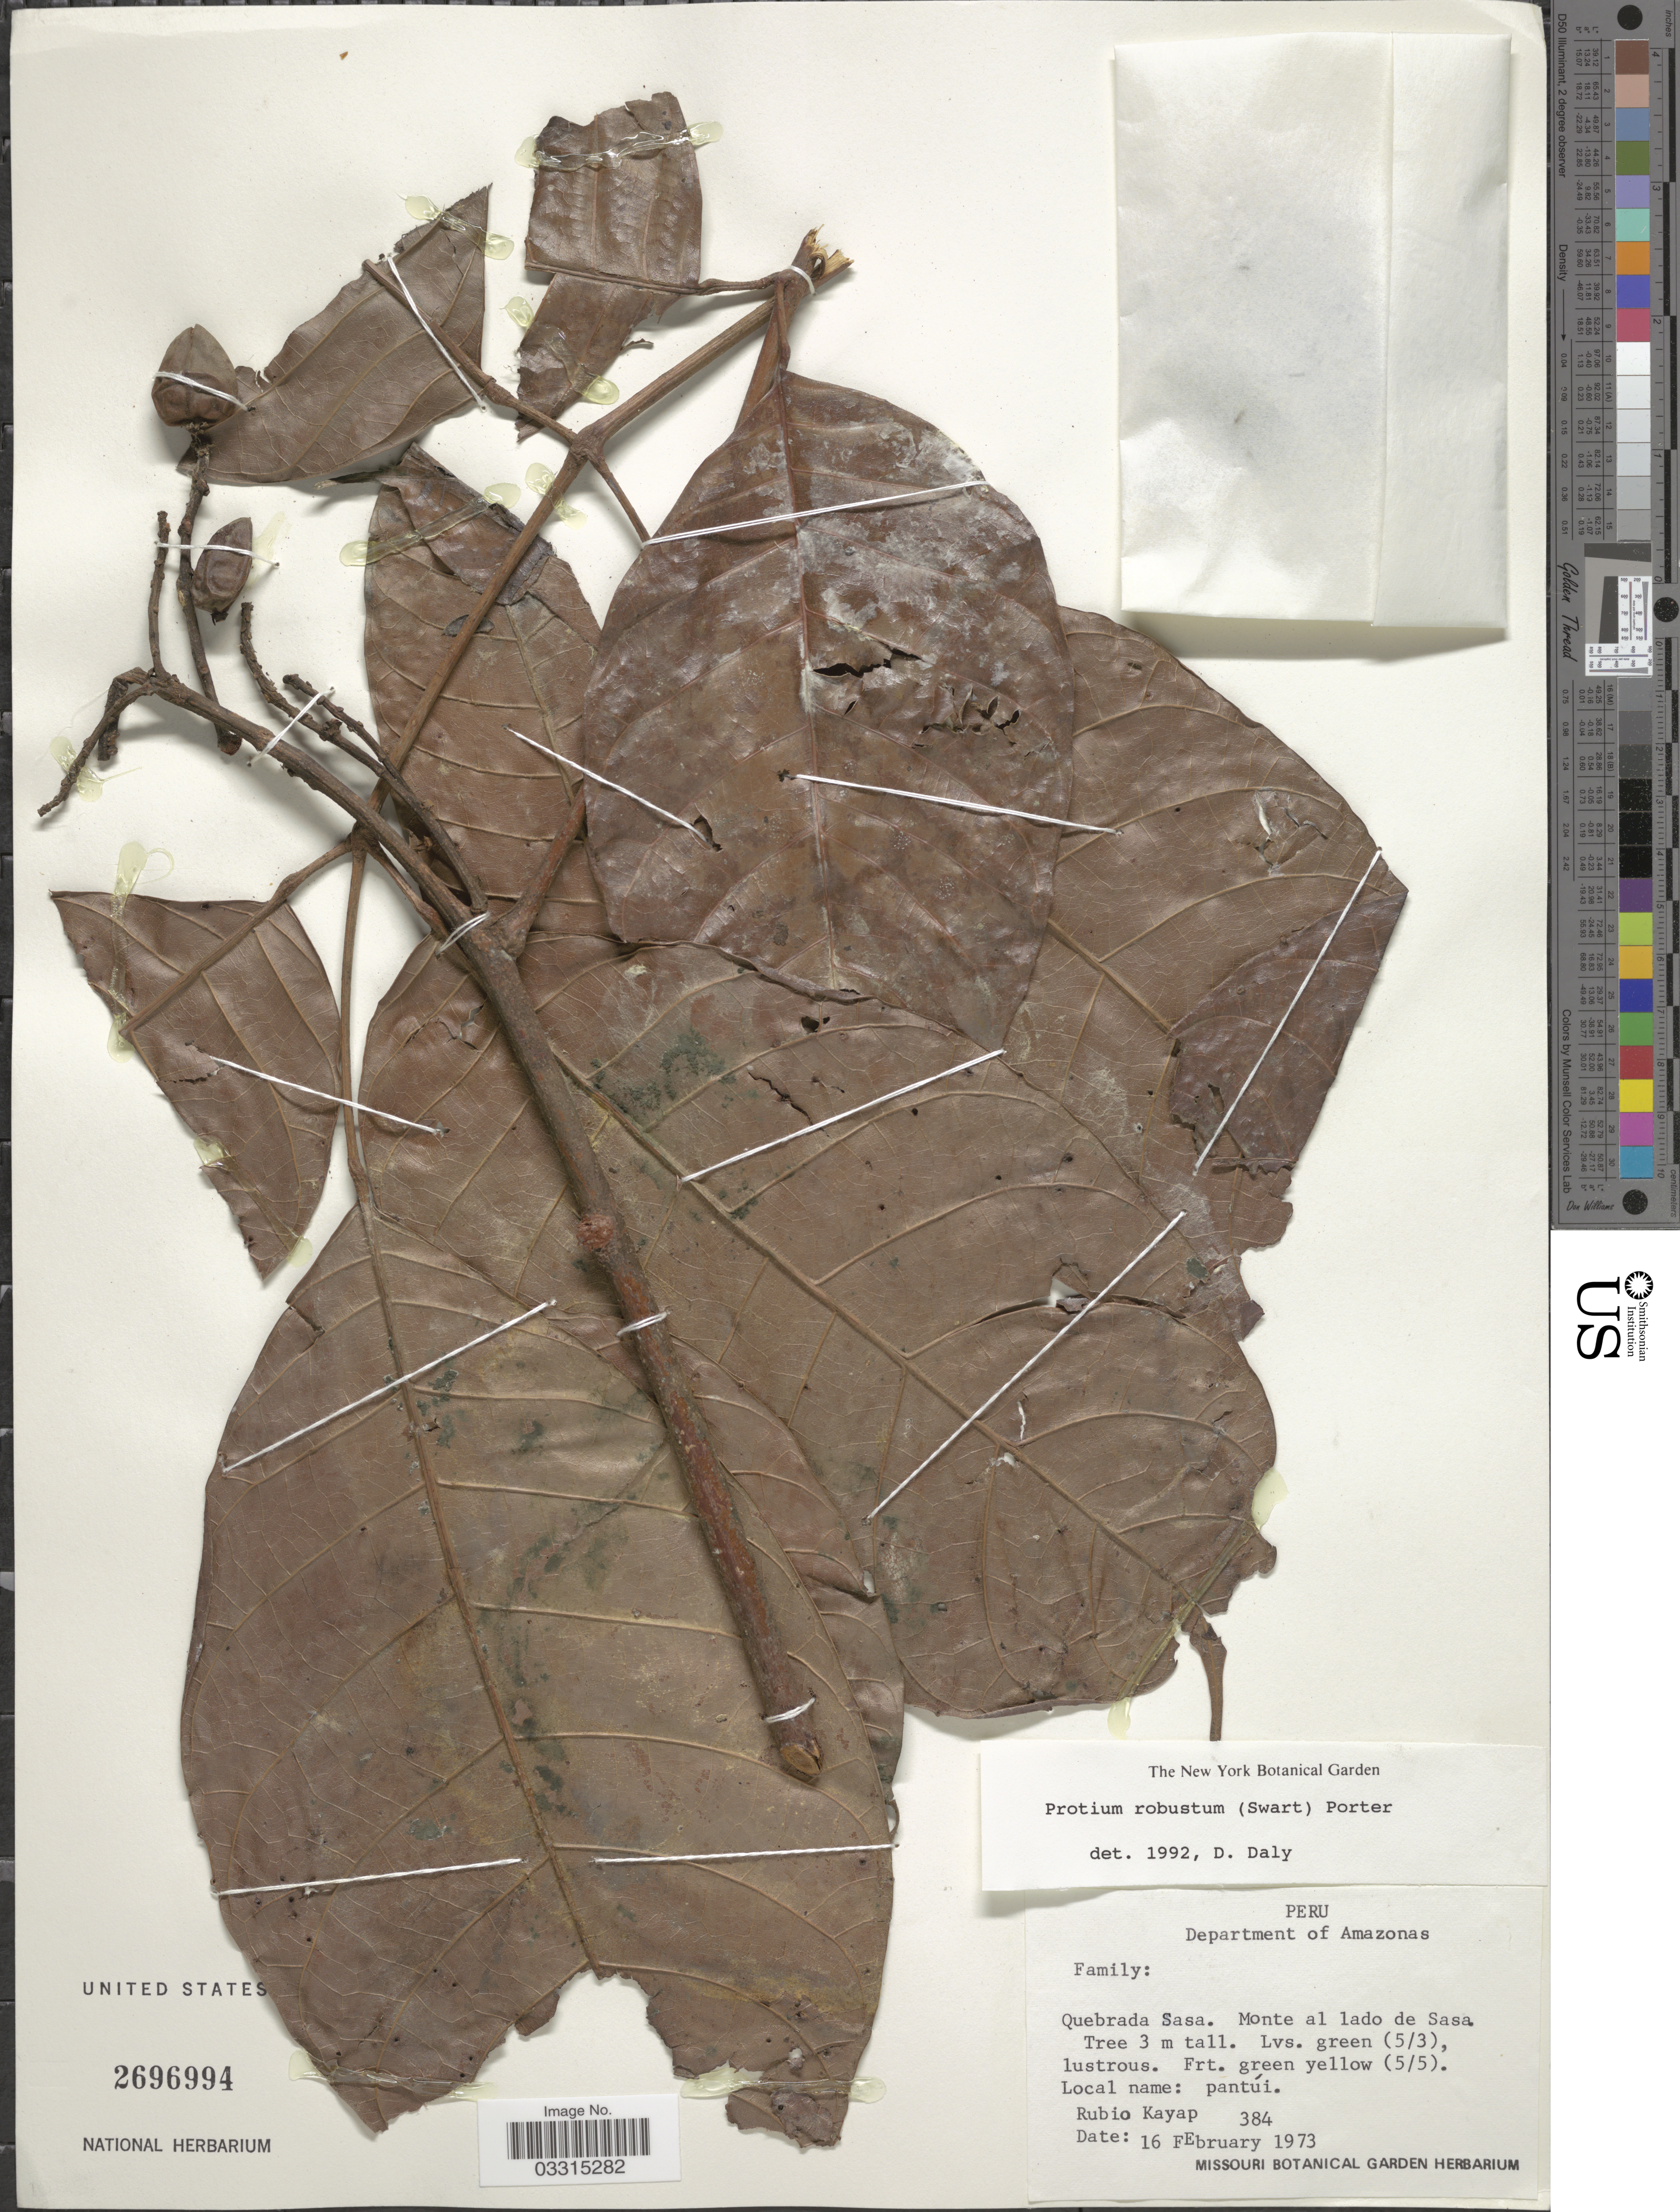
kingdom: Plantae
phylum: Tracheophyta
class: Magnoliopsida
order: Sapindales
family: Burseraceae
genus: Protium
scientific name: Protium robustum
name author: (Swart) D.M. Porter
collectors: R. Kayap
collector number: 384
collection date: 1973-02-16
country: Peru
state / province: Amazonas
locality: Department of Amazonas. Quebrada Sasa. Monte al lado de Sasa.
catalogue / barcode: US 2696994